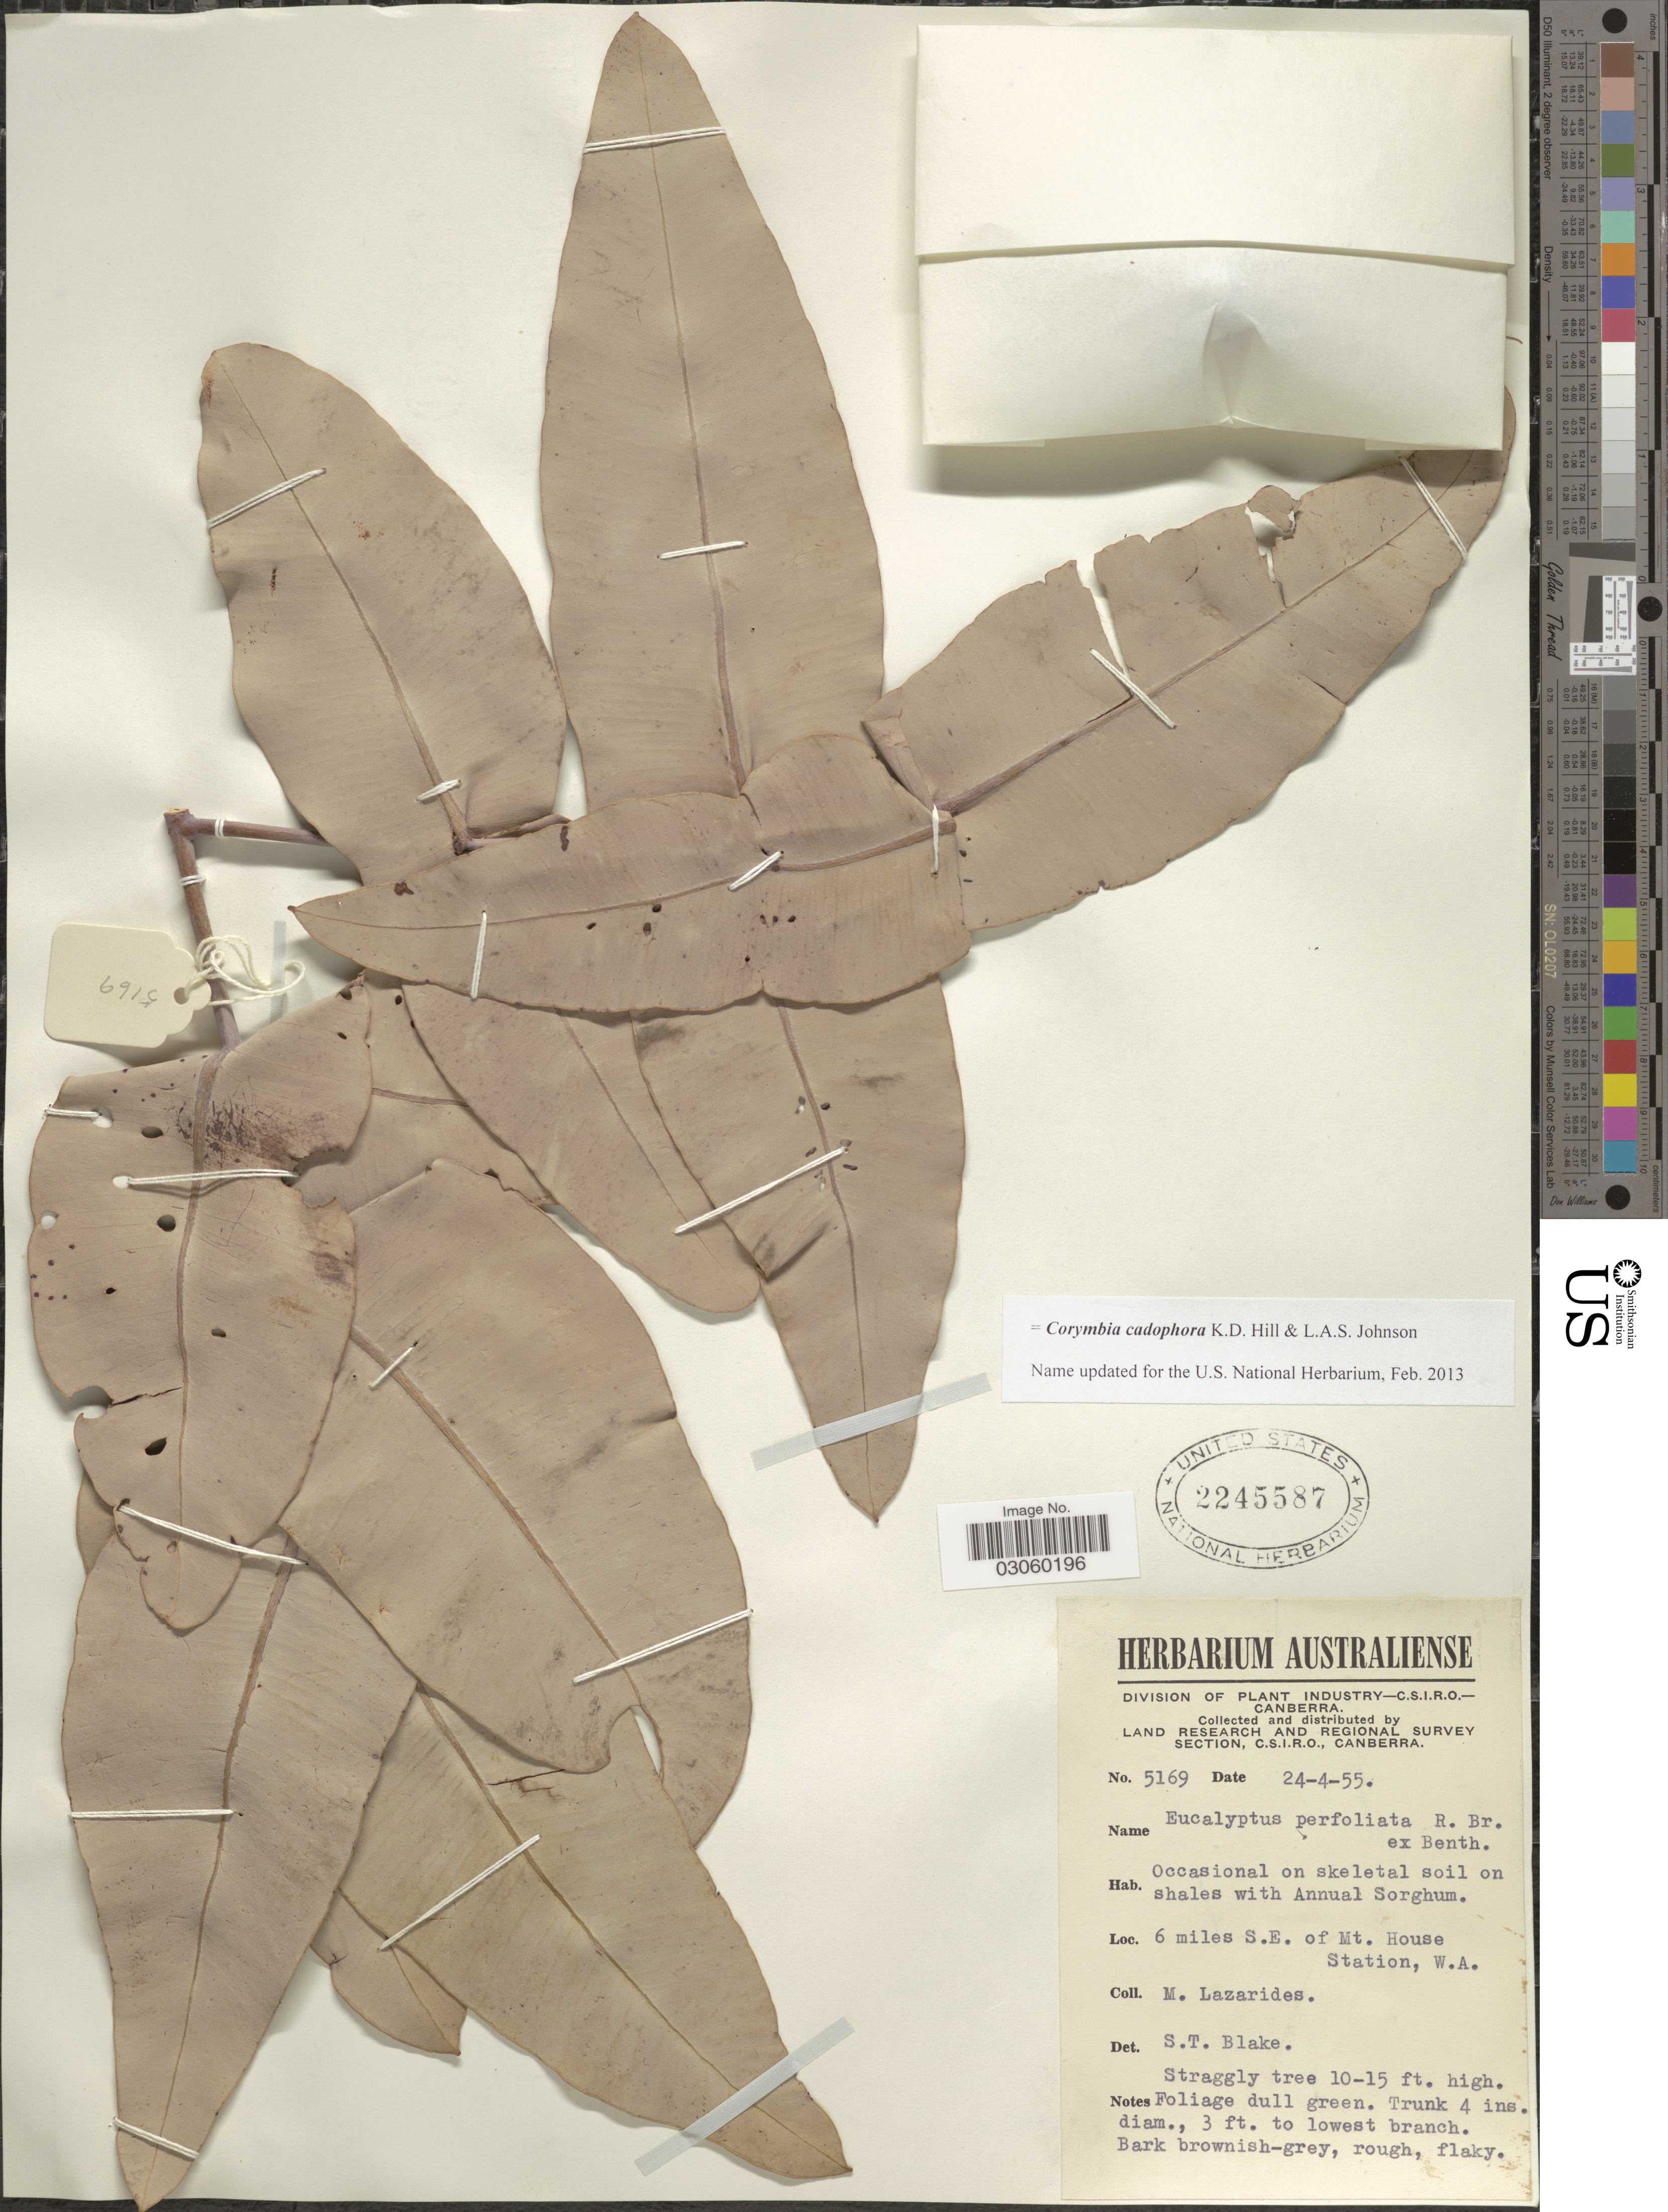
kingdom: Plantae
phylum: Tracheophyta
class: Magnoliopsida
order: Myrtales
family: Myrtaceae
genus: Corymbia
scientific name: Corymbia cadophora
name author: K.D. Hill & L.A.S. Johnson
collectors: M. Lazarides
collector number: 5169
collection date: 1955-04-24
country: Australia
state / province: Western Australia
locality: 6 miles S.E. of Mt. House Station, W.A.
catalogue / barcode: US 2245587